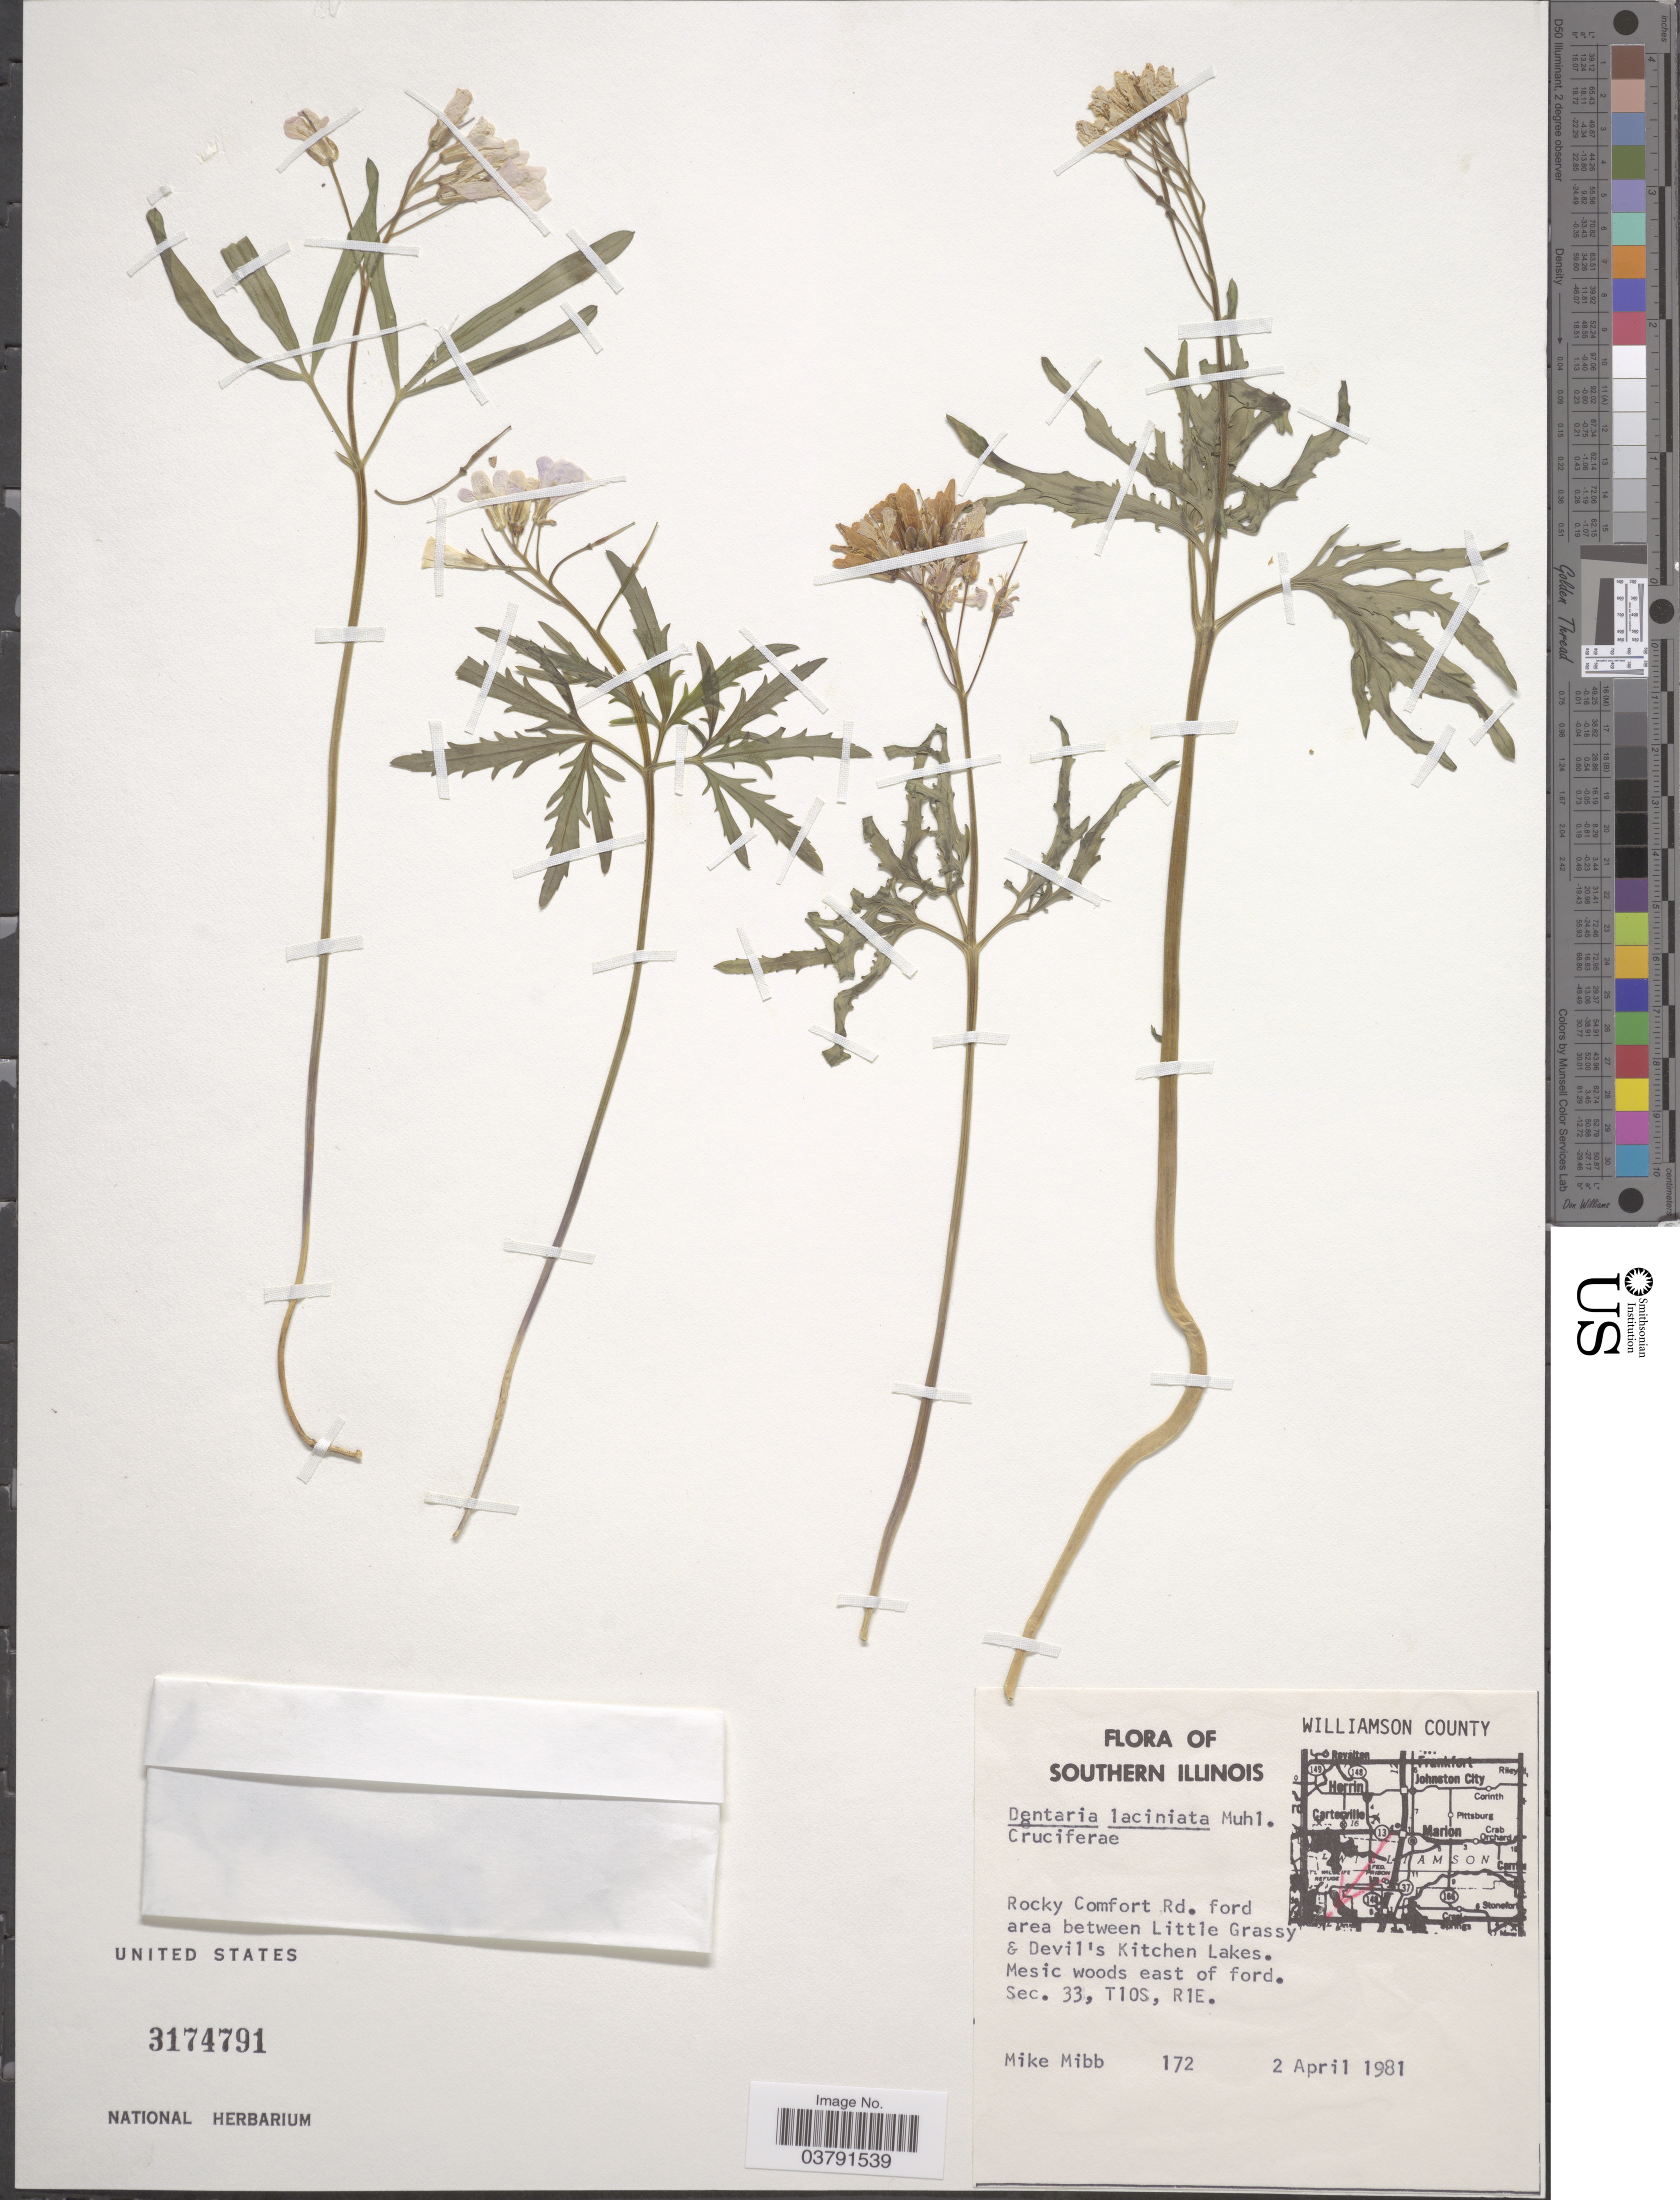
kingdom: Plantae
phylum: Tracheophyta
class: Magnoliopsida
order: Brassicales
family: Brassicaceae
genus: Dentaria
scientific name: Dentaria laciniata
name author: Muhl.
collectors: M. Mibb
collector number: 172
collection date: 1981-04-02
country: United States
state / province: Illinois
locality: Southern Illinois. Williamson County. Rocky Comfort Rd. ford area between Little Grassy & Devil's Kitchen Lakes. Mesic woods east of ford. Sec. 33, T10S, R1E.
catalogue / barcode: US 3174791